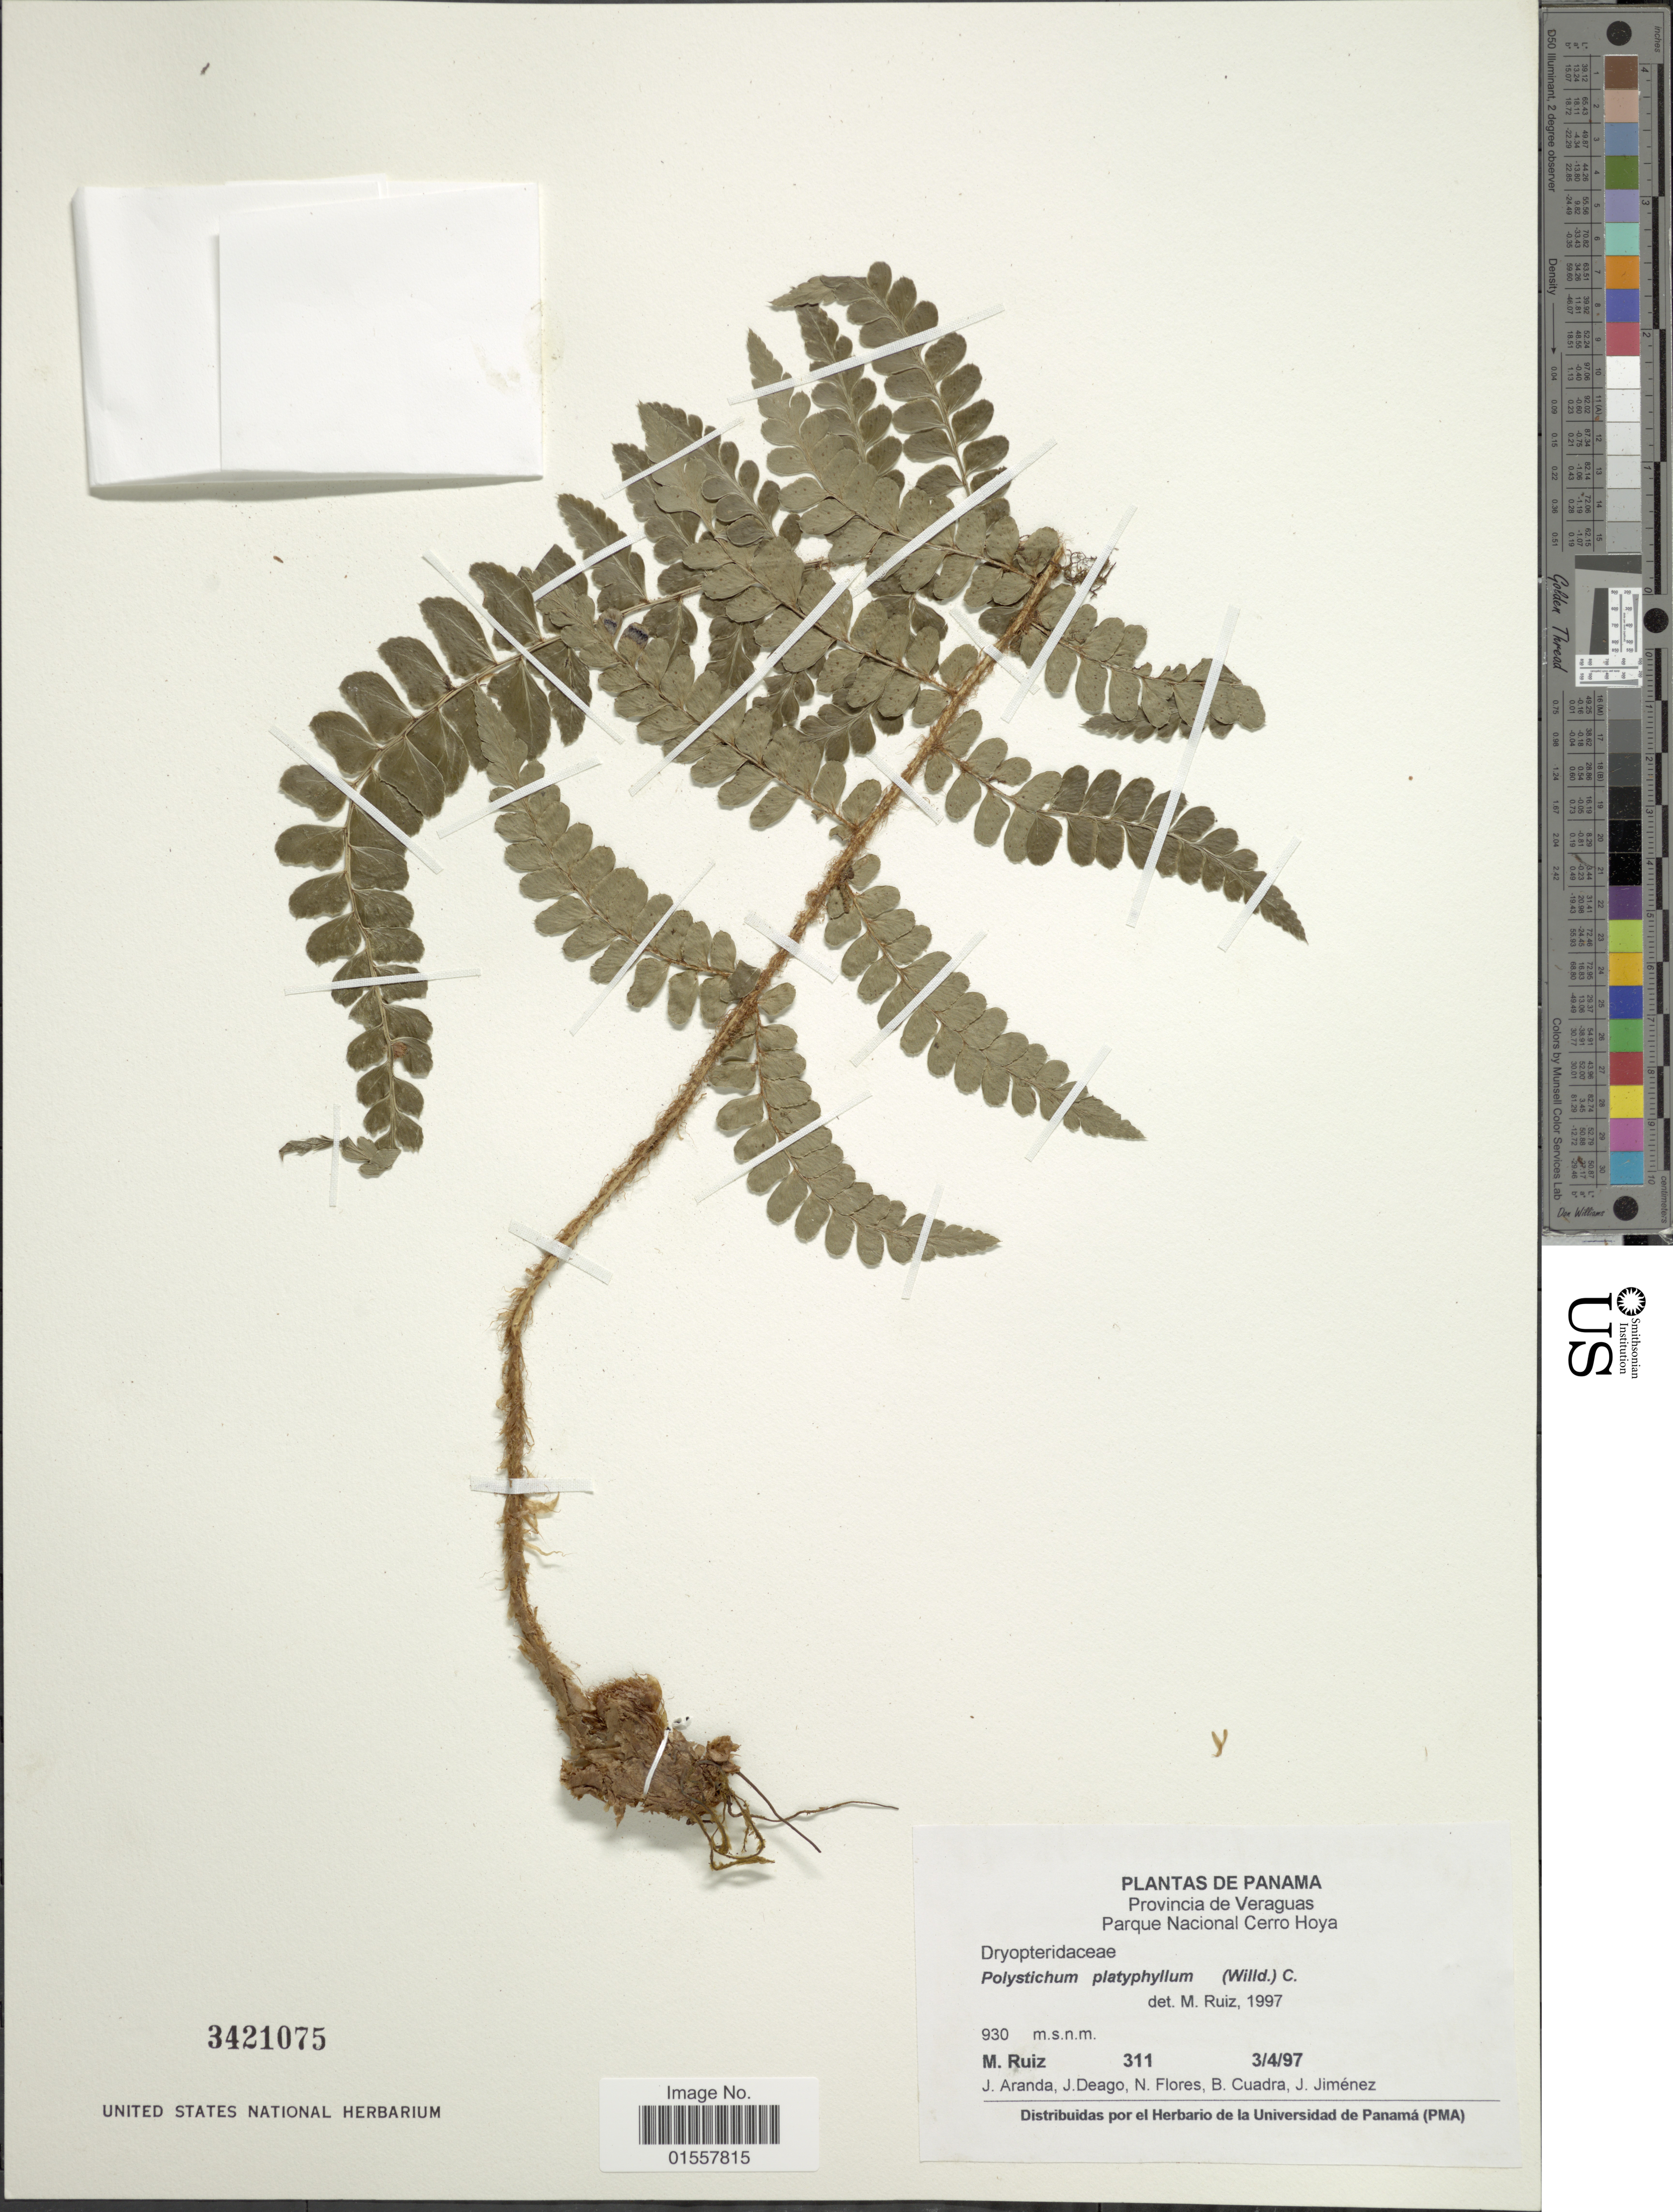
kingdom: Plantae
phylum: Tracheophyta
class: Polypodiopsida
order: Polypodiales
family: Dryopteridaceae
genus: Polystichum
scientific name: Polystichum platyphyllum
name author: (Willd.) C. Presl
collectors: M. Ruiz, J. Aranda, J. Deago, N. Flores & et al.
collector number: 311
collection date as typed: Transcribed d/m/y: 3/4/97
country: Panama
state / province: Veraguas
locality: Provincia de Veraguas, Parque Nacional Cerro Hoya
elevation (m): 930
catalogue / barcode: US 3421075